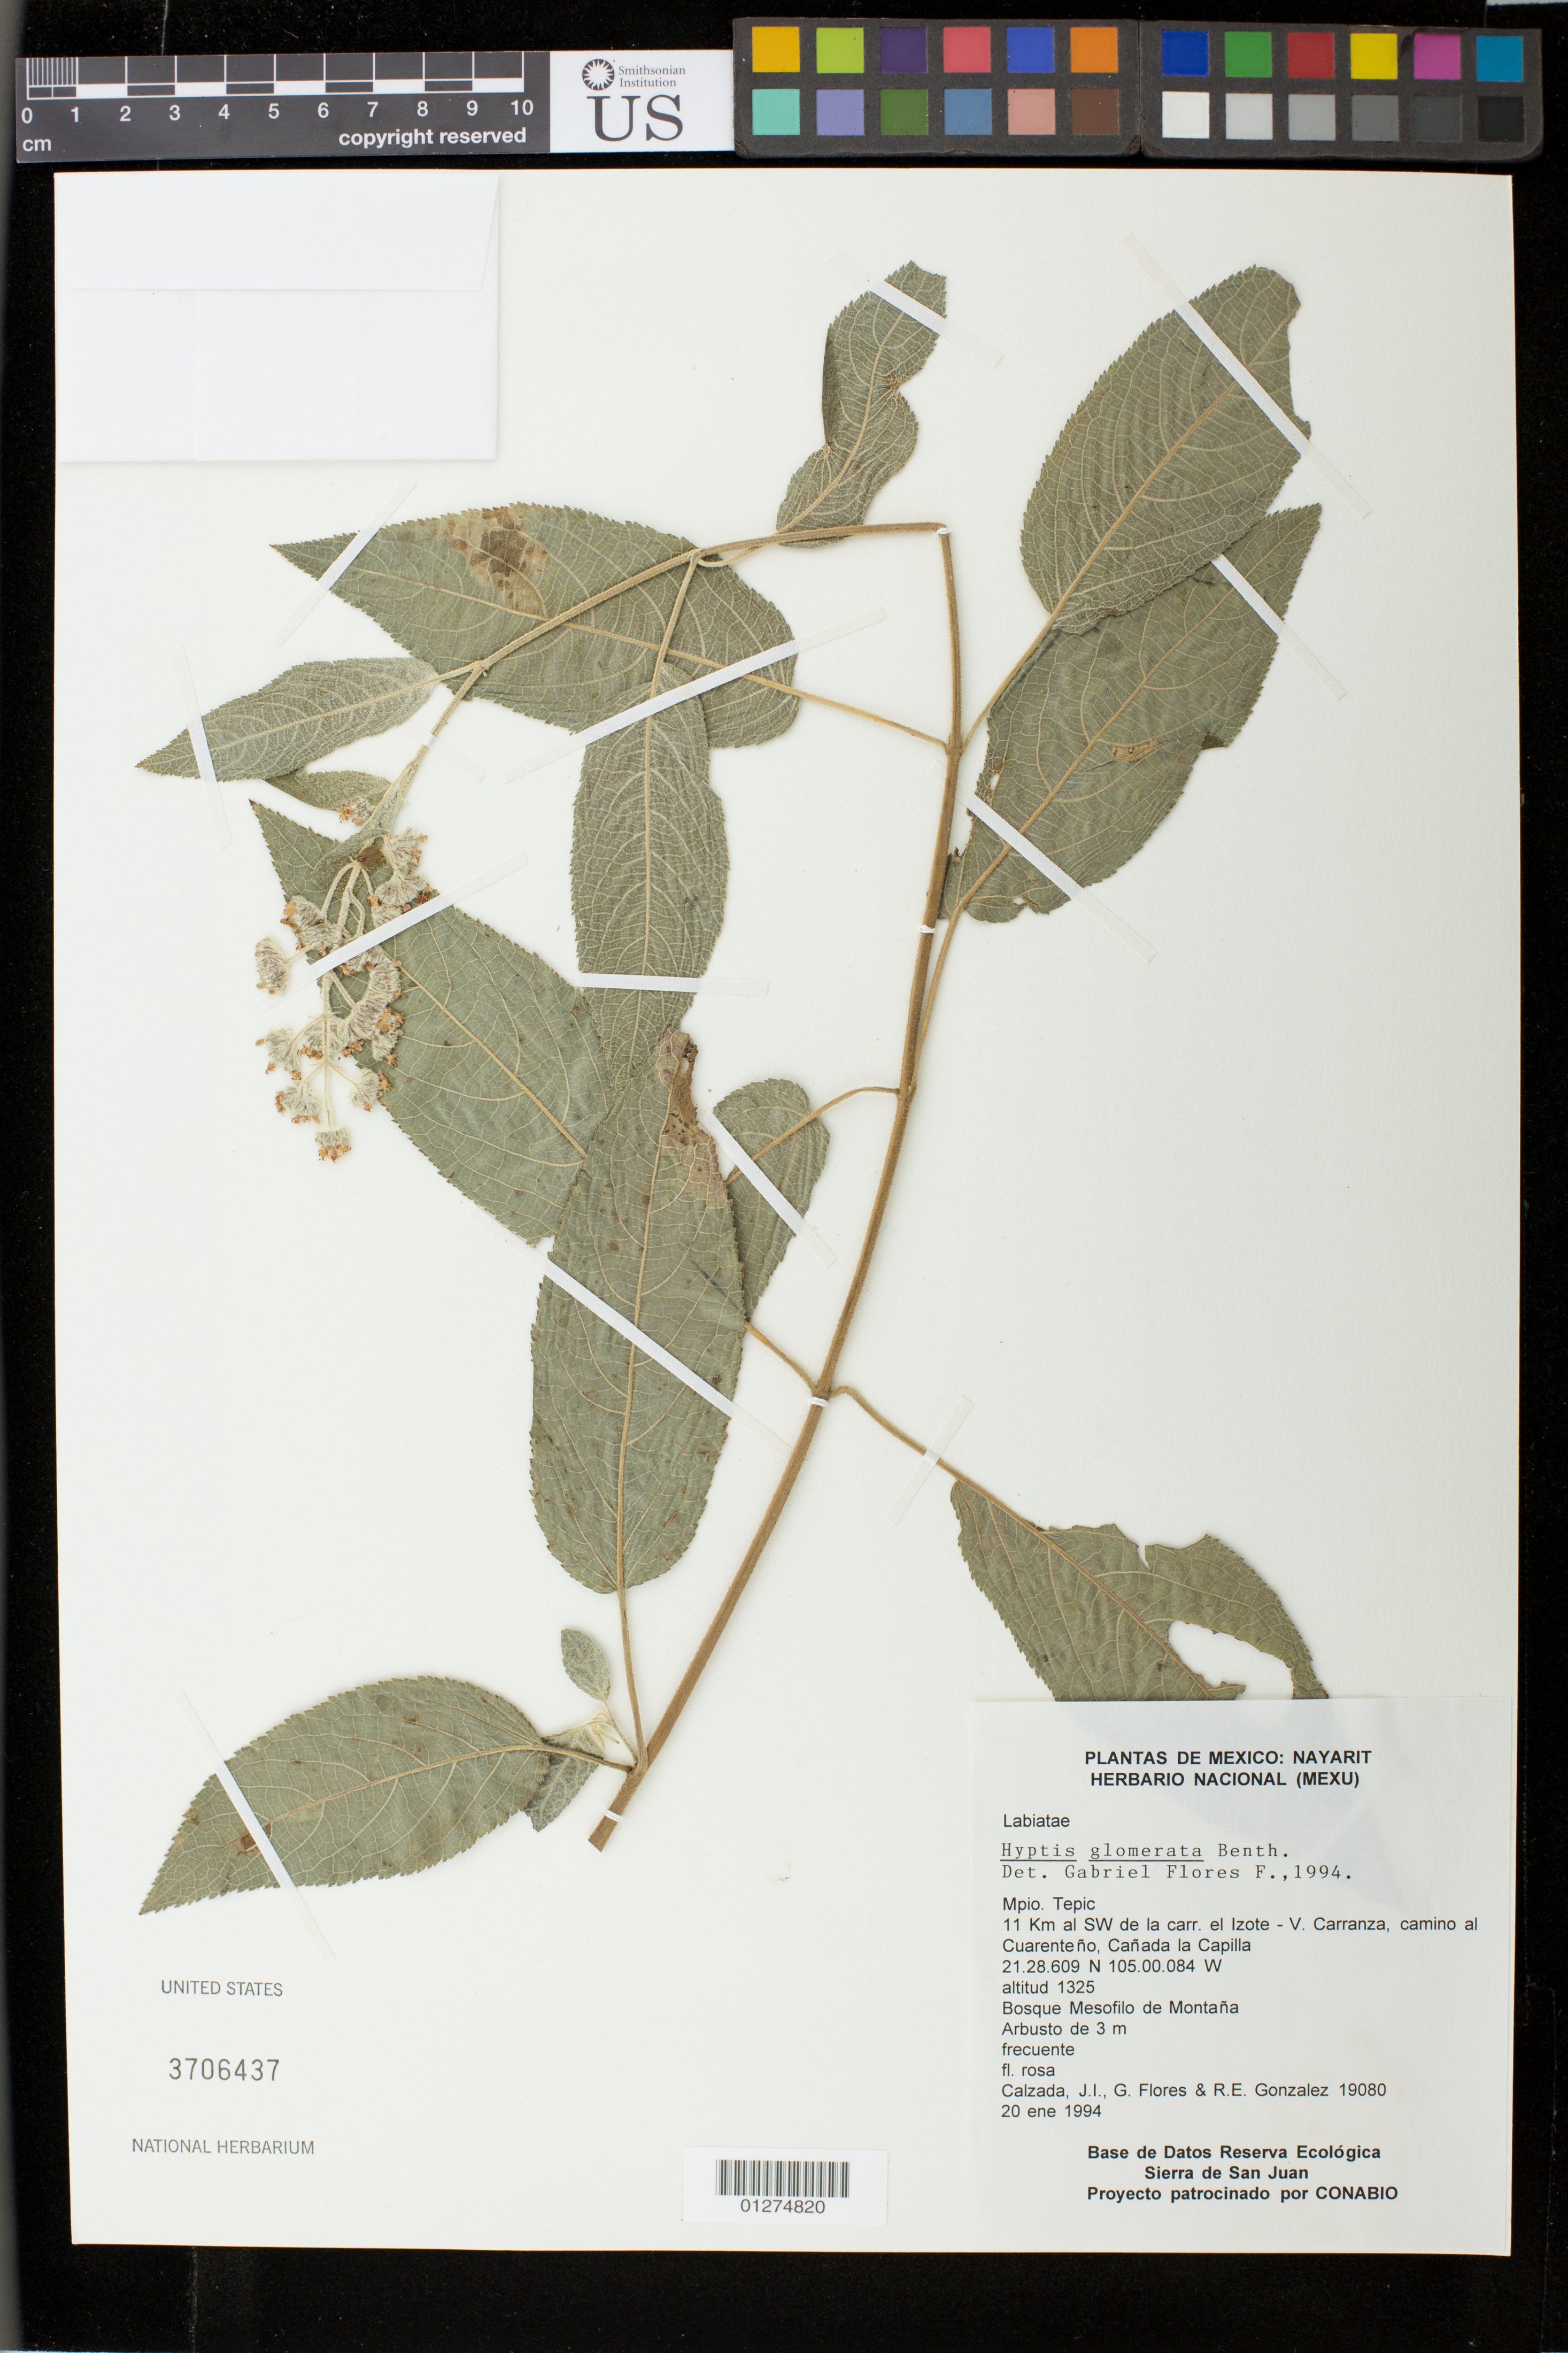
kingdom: Plantae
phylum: Tracheophyta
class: Magnoliopsida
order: Lamiales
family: Lamiaceae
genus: Mesosphaerum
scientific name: Mesosphaerum oblongifolium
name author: (Benth.) Kuntze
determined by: Strong, Mark T., (BOT), Smithsonian Institution - National Museum of Natural History (UNITED STATES)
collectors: J. I. Calzada, G. Flores F. & R. Gonzalez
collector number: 19080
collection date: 1994-01-20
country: Mexico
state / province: Nayarit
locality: Mpio. Tepic 11 Km al SW de la carr. el Izote - V. Carranza, camino al Cuarenteño, Cañada la Capilla.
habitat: bosque mesofilo de montana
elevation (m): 1325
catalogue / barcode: US 3706437